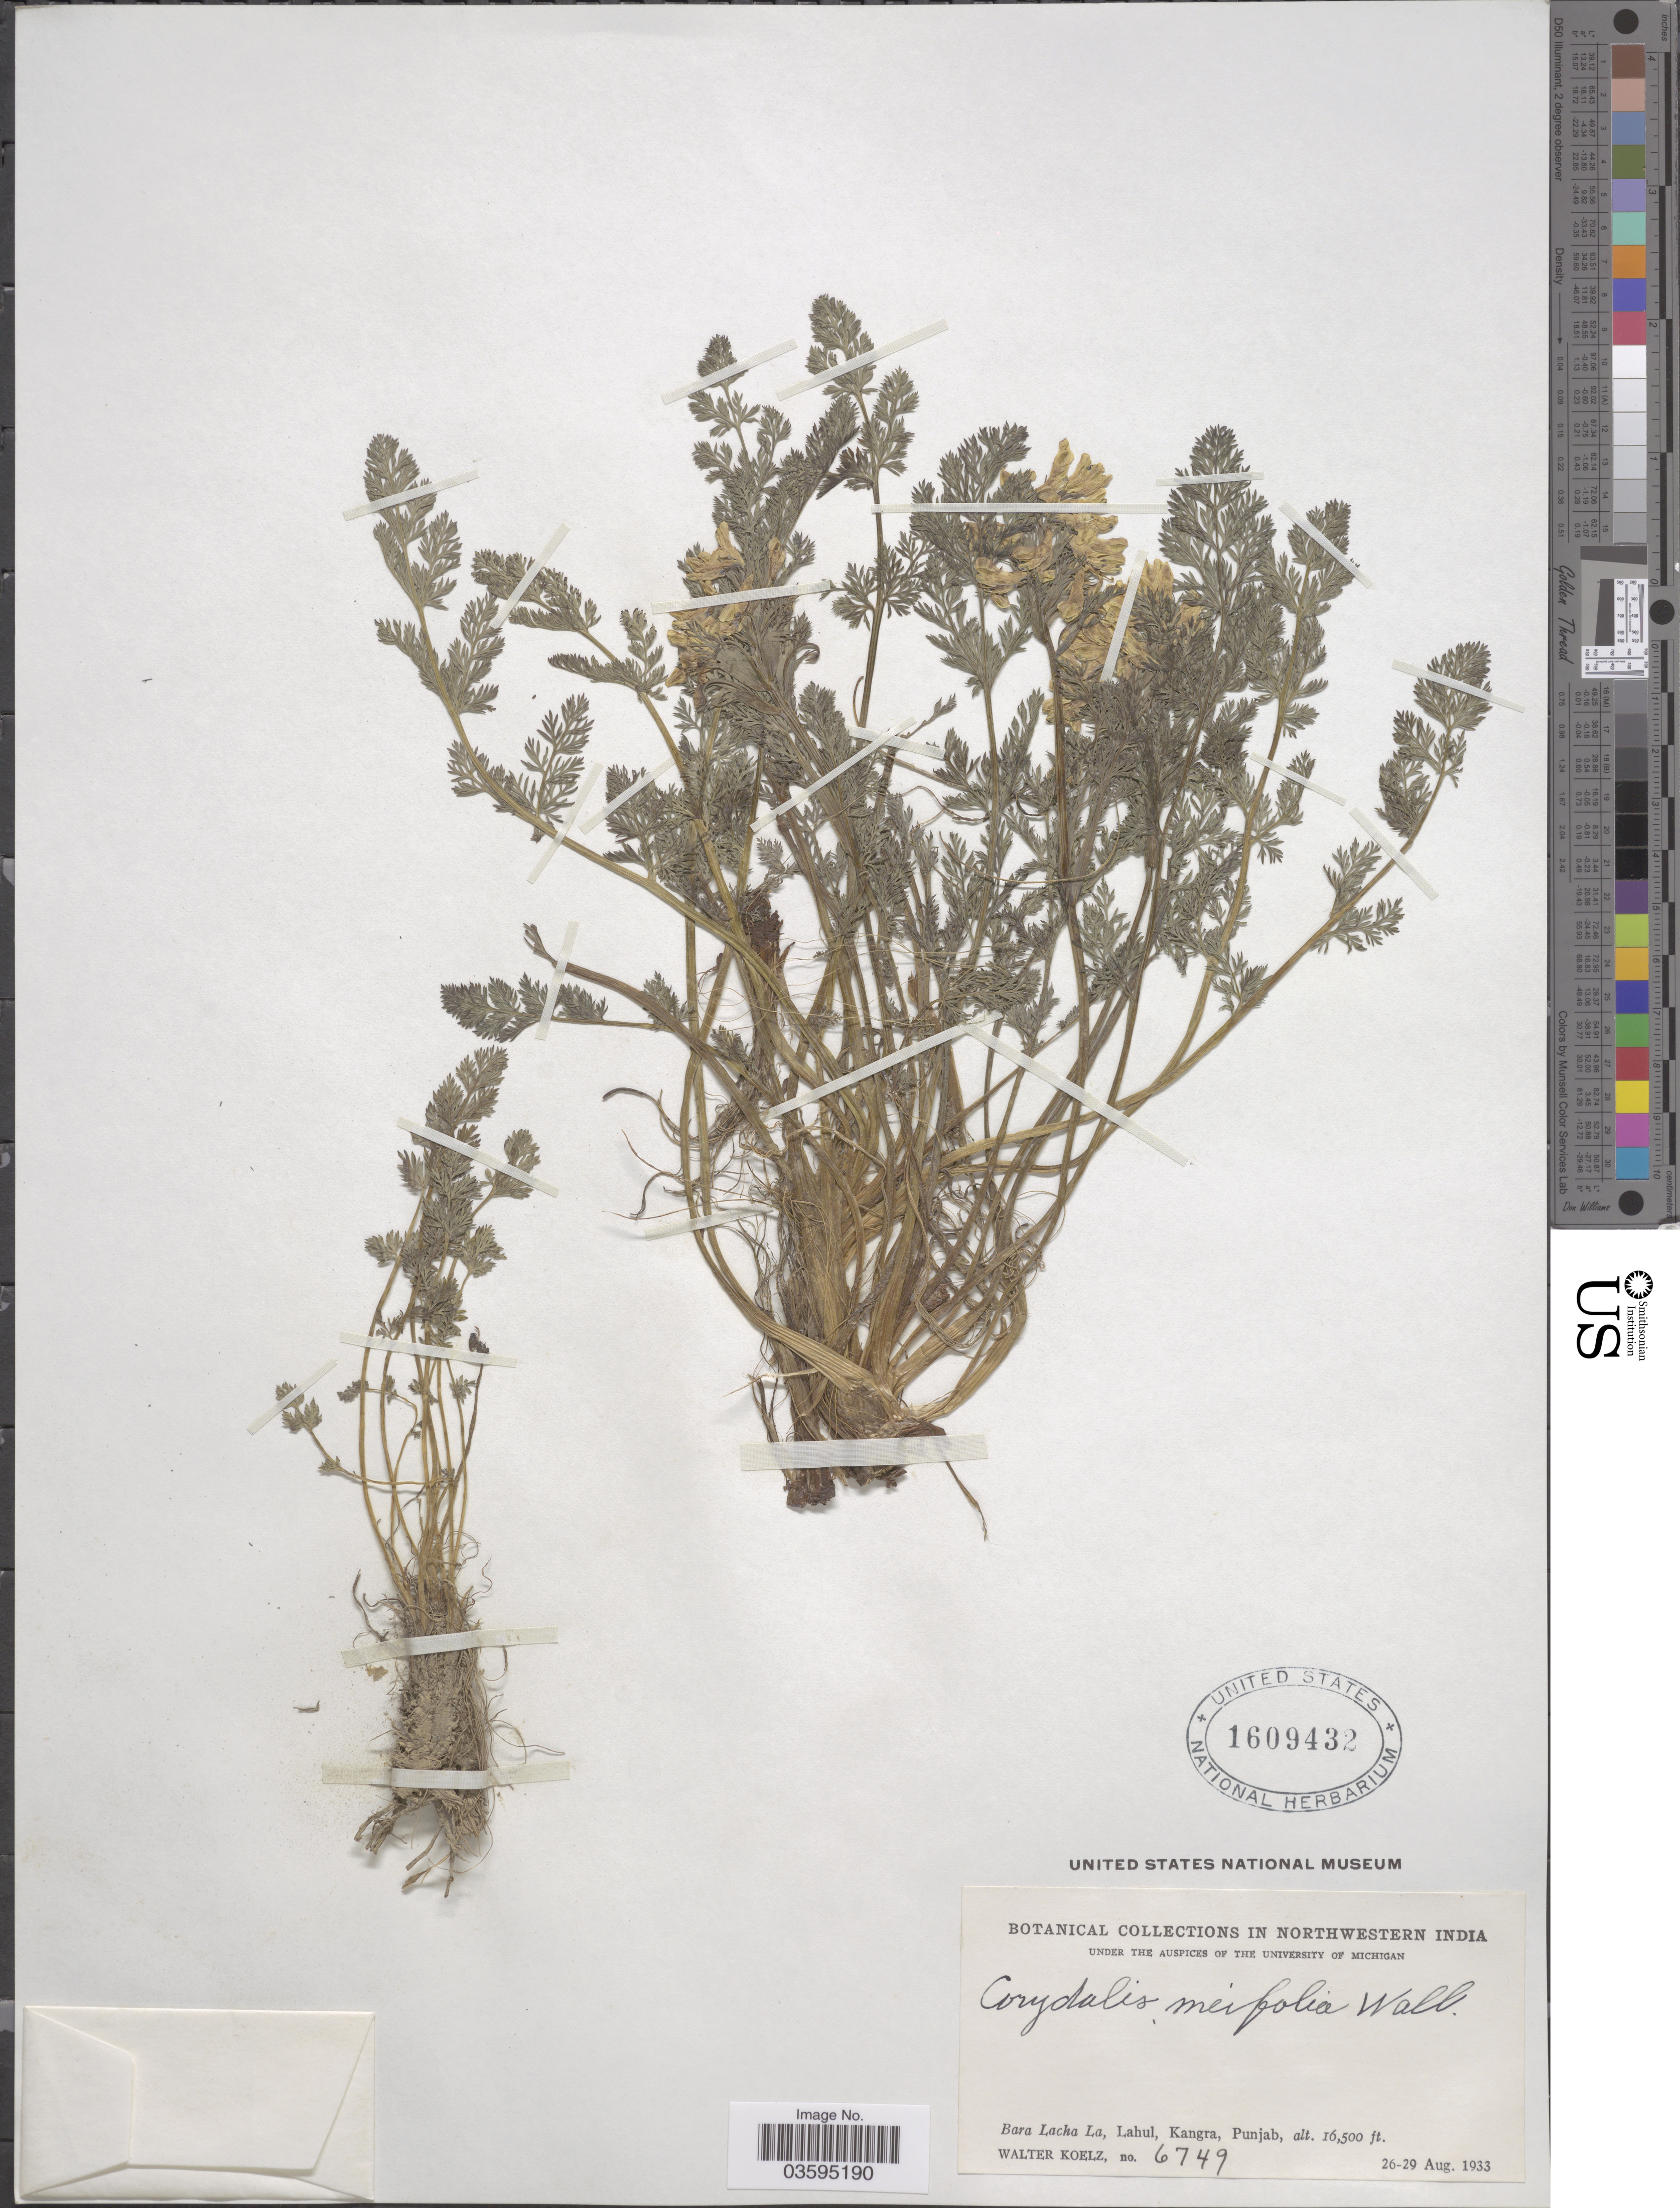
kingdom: Plantae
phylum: Tracheophyta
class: Magnoliopsida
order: Ranunculales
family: Papaveraceae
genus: Corydalis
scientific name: Corydalis meifolia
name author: Wall.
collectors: W. N. Koelz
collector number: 6749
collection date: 1933-08-26/1933-08-29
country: India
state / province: Punjab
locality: Northwestern India. Bara Lacha La, Lahul, Kangra.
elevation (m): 5029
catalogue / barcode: US 1609432